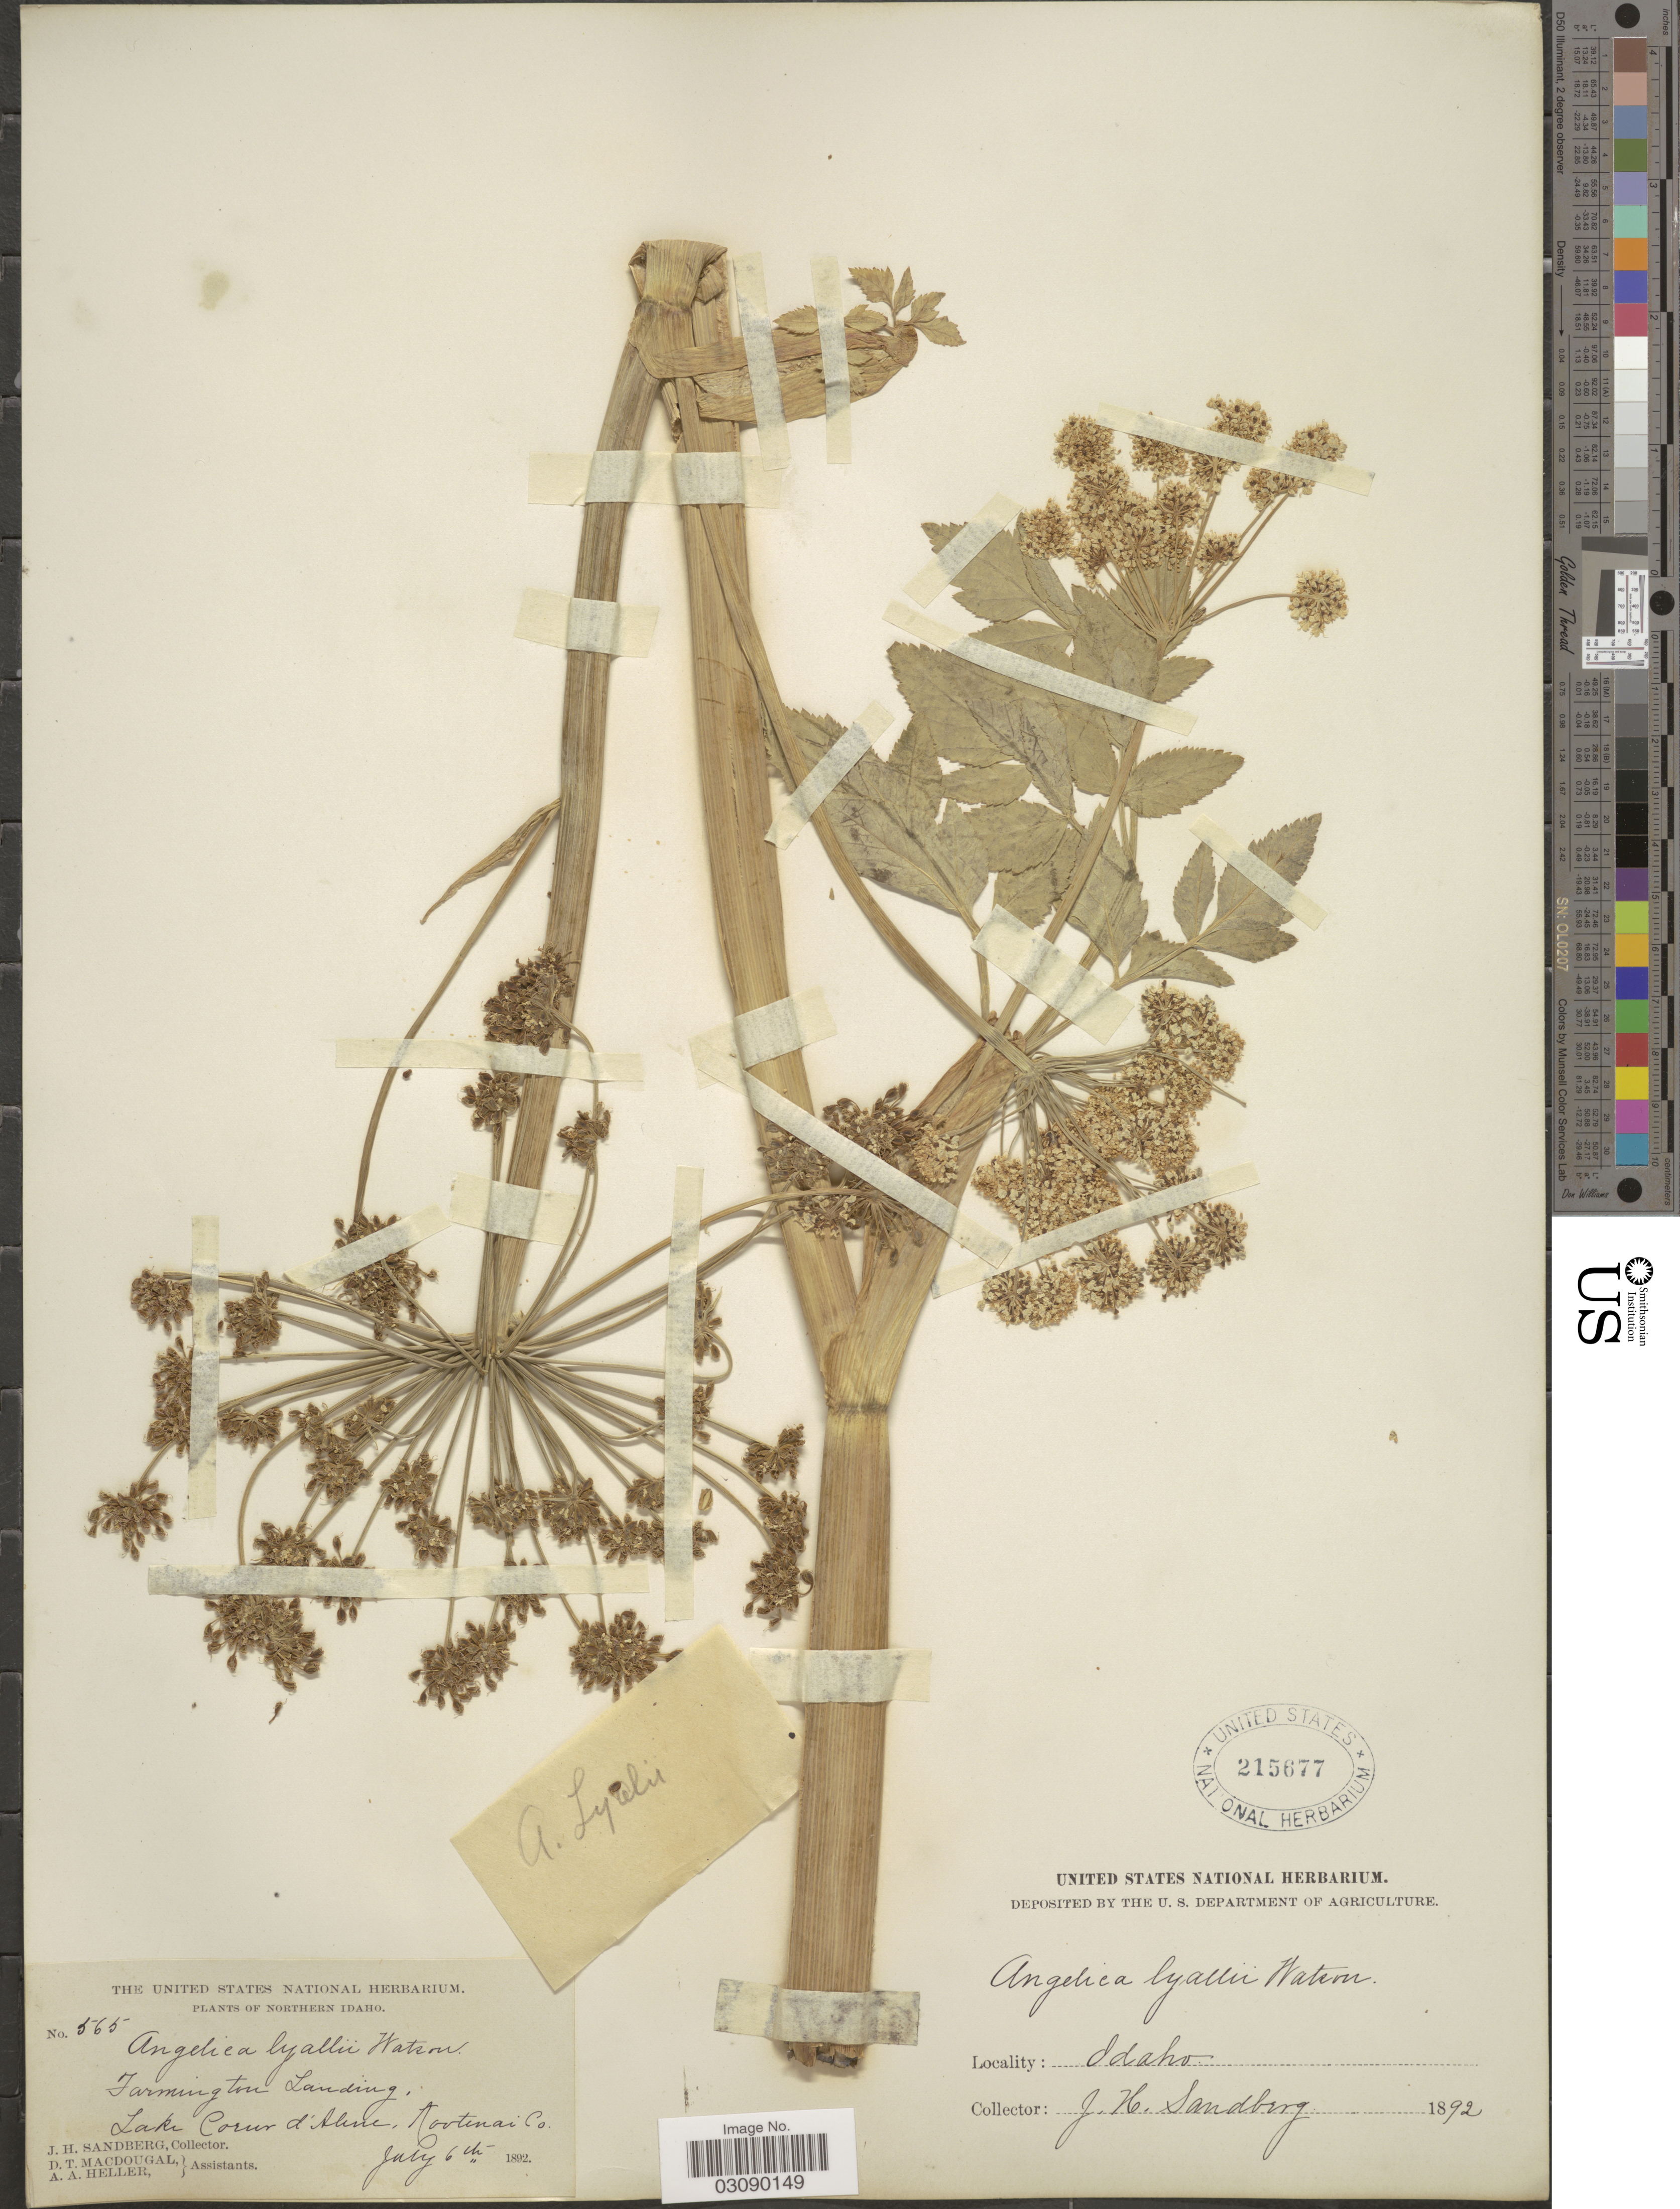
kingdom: Plantae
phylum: Tracheophyta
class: Magnoliopsida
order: Apiales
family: Apiaceae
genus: Angelica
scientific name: Angelica arguta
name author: Nutt.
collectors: J. H. Sandberg, D. T. MacDougal & A. A. Heller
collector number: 565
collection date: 1892-07-06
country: United States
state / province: Idaho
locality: Northern Idaho. Farmington Landing, Lake Coeur d'Alene, Kootenai Co.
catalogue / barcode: US 215677